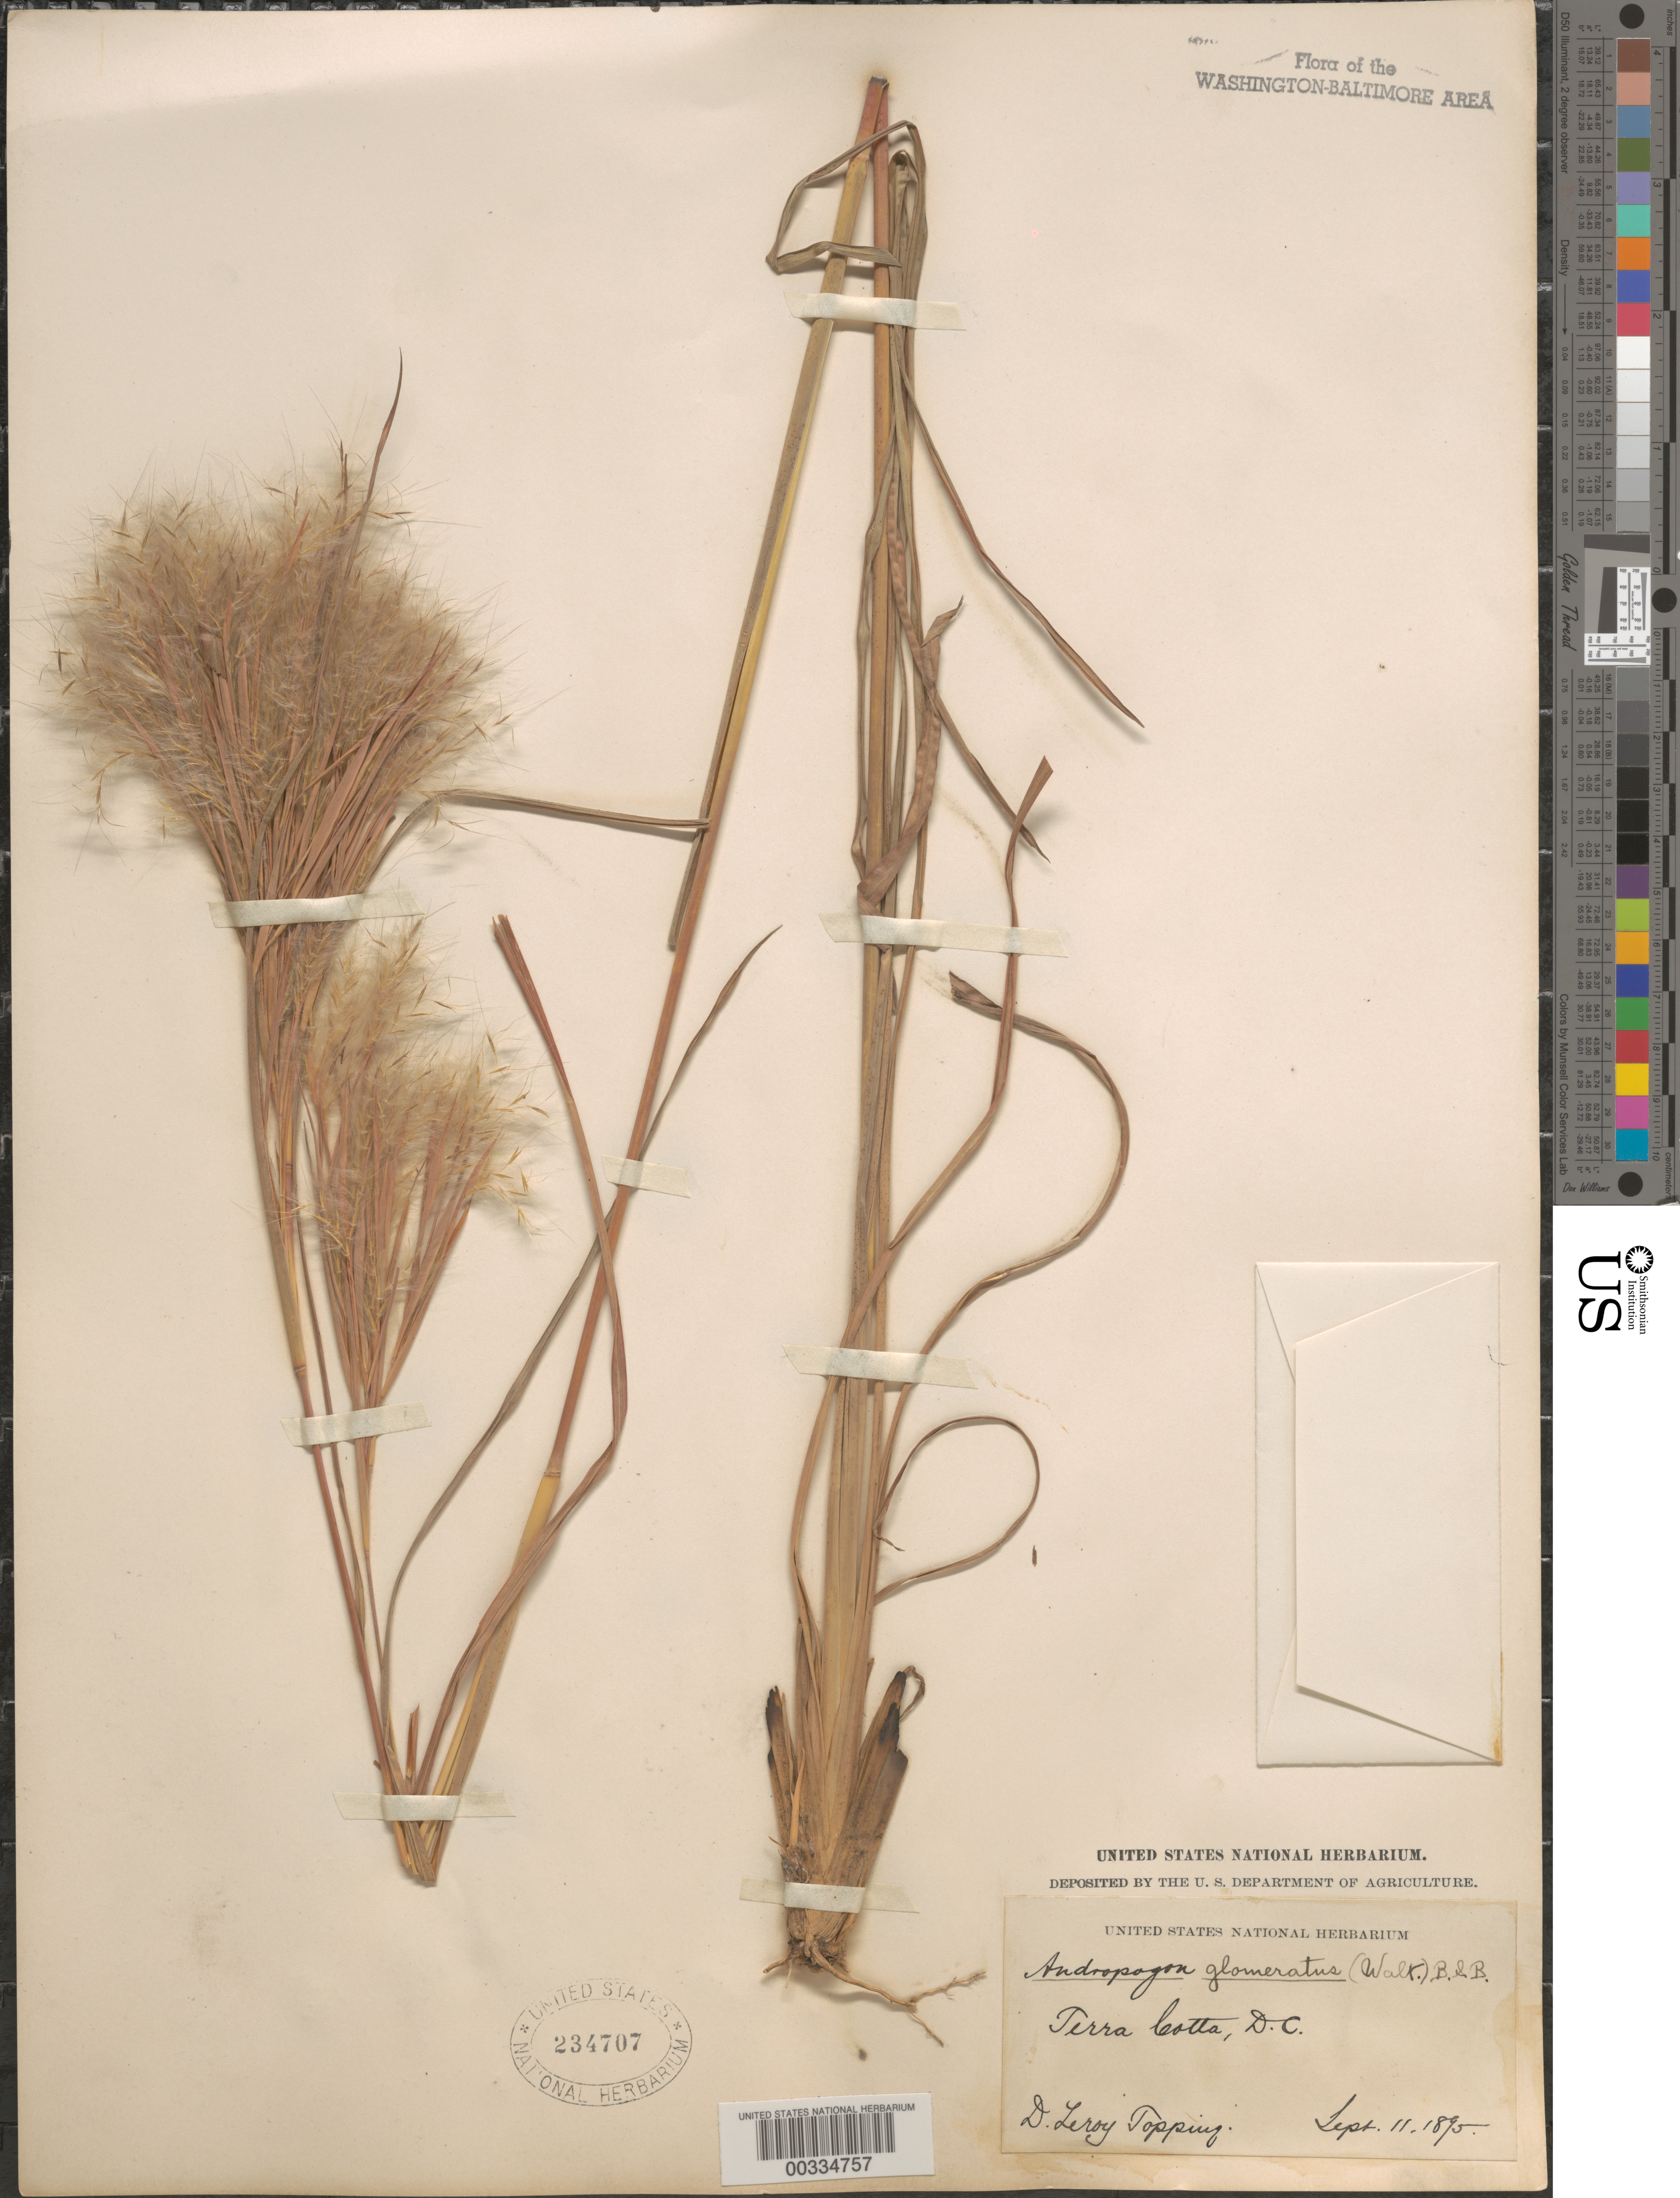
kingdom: Plantae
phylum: Tracheophyta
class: Liliopsida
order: Poales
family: Poaceae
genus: Andropogon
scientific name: Andropogon virginicus var. abbreviatus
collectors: D. L. Topping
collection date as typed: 11 Sep 1895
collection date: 1895-09-11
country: United States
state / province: District of Columbia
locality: Terra Cotta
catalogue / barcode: US 234707